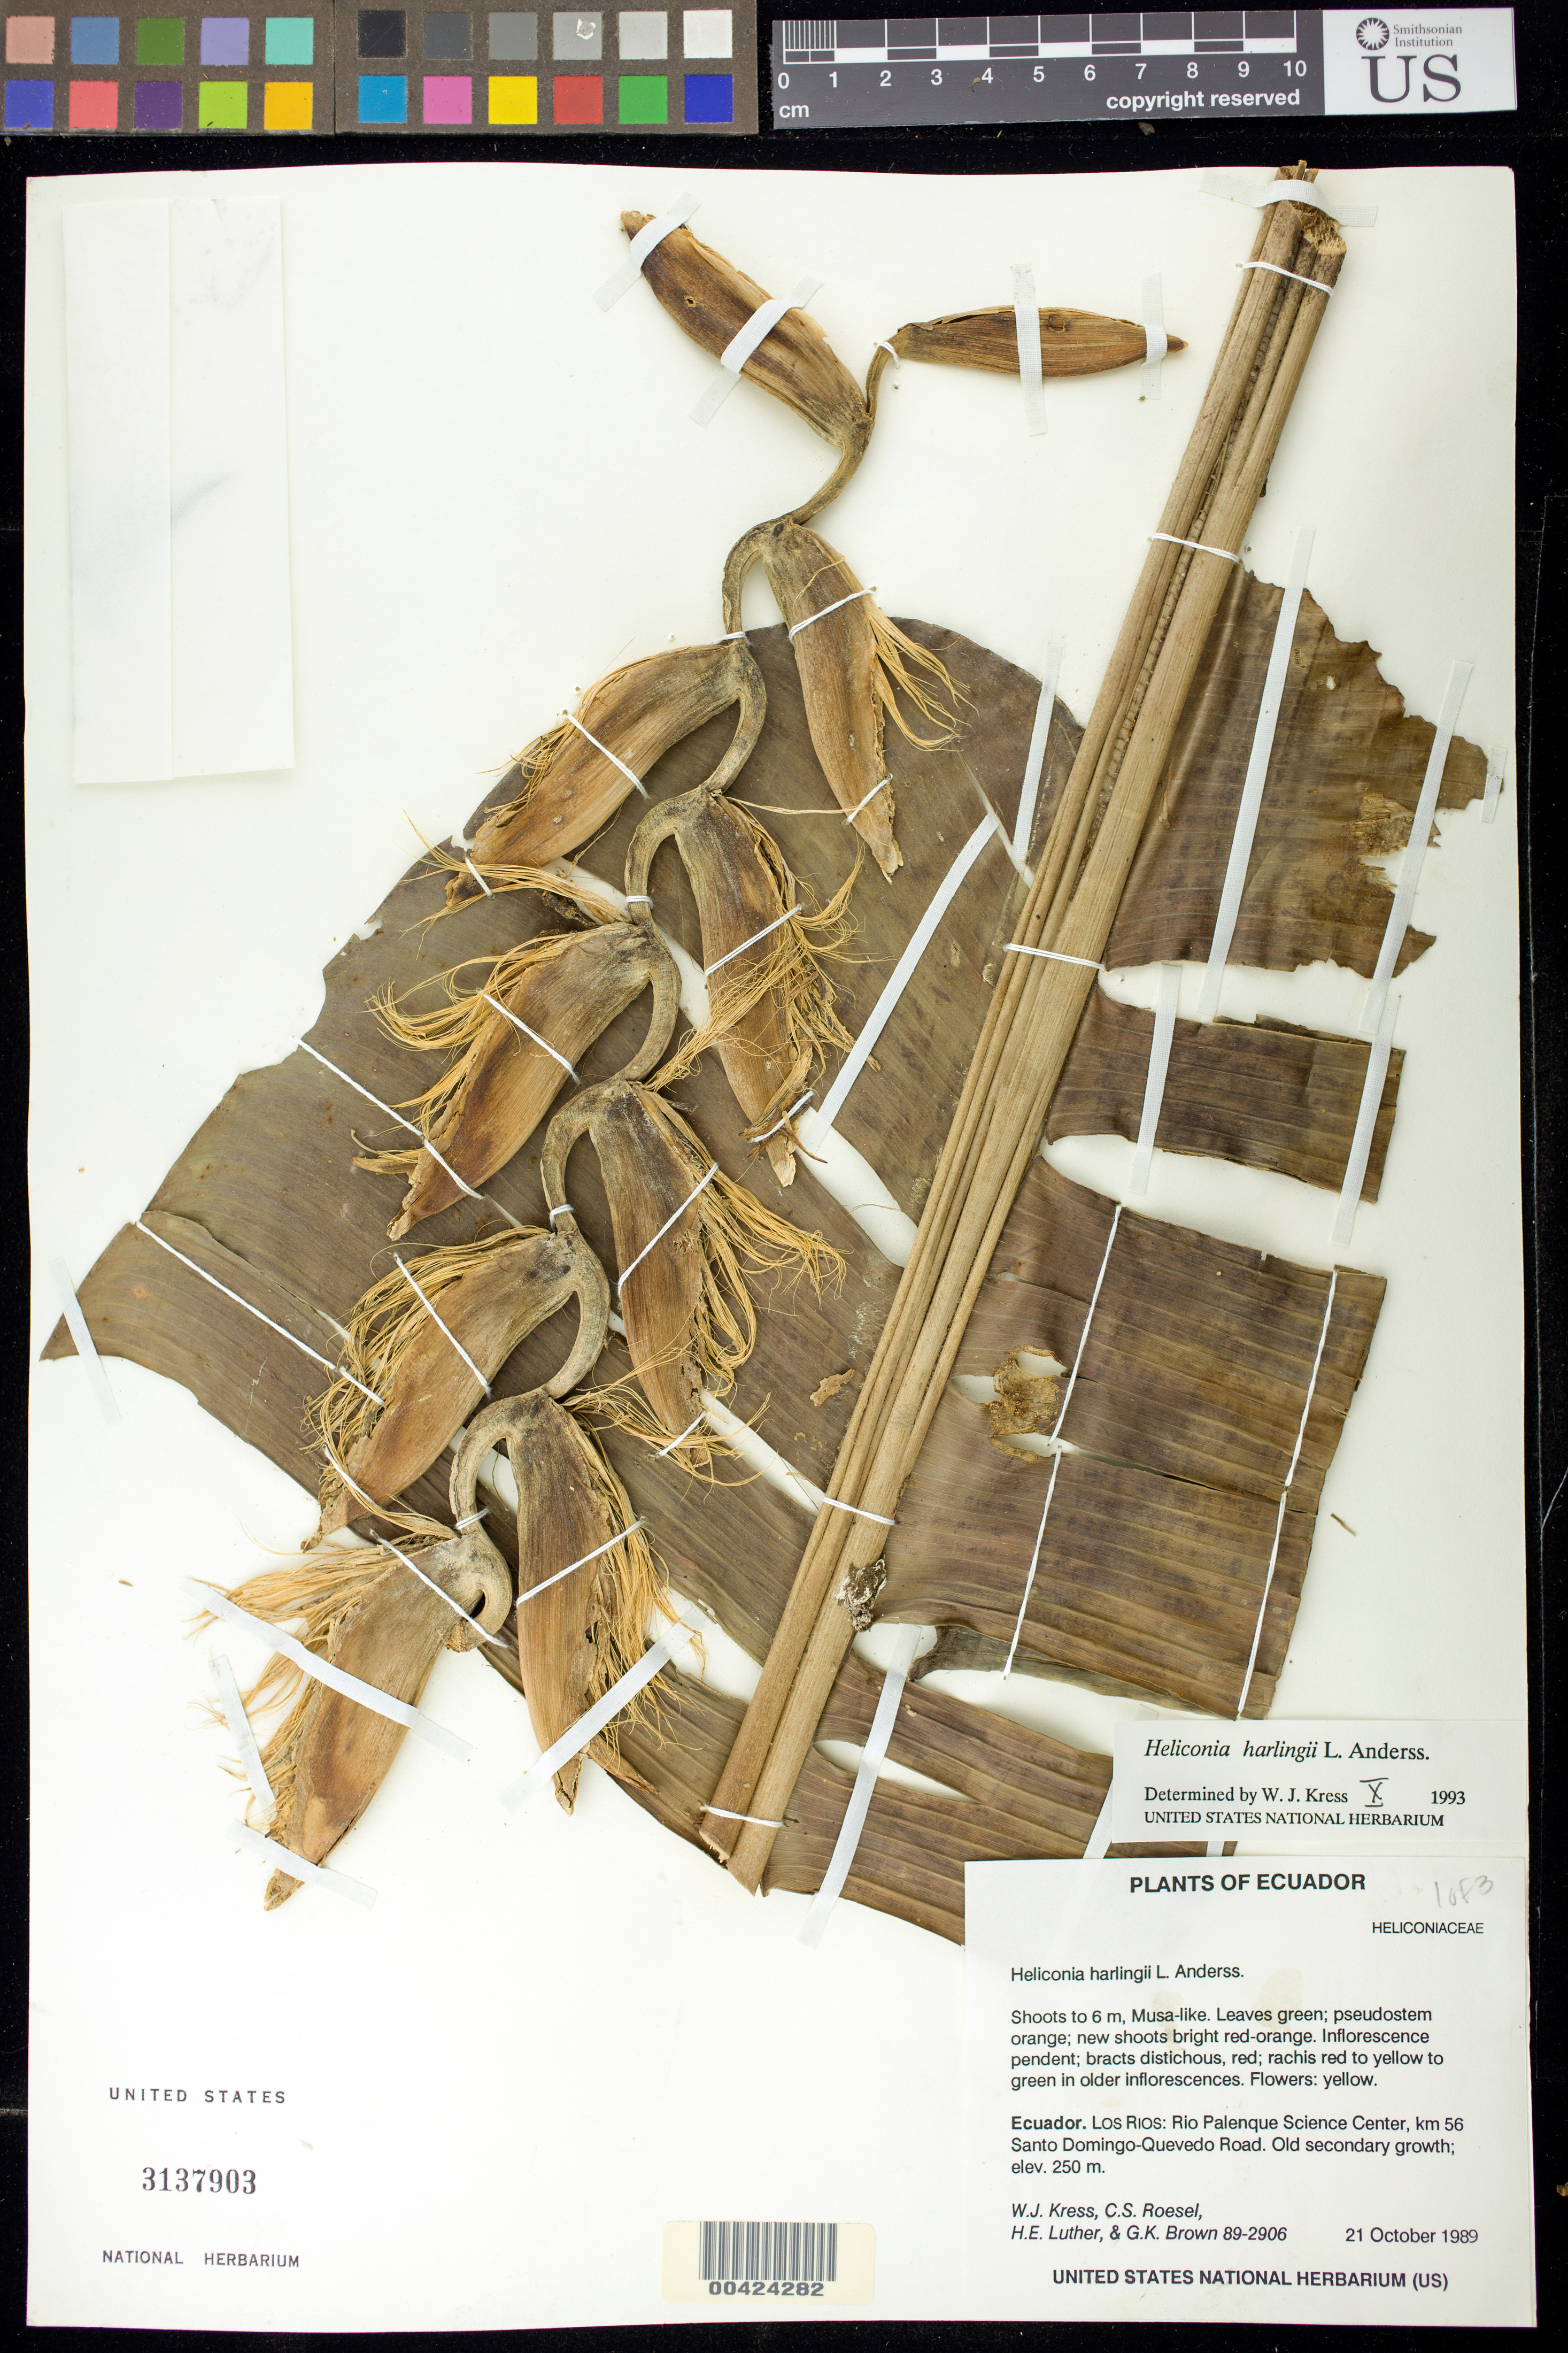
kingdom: Plantae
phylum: Tracheophyta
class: Liliopsida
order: Zingiberales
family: Heliconiaceae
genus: Heliconia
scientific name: Heliconia harlingii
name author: L. Andersson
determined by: Kress, W. J., (US), Smithsonian Institution - National Museum of Natural History (UNITED STATES)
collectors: W. J. Kress, C. S. Roesel, Harry E. Luther & G. K. Brown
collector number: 89-2906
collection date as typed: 21 Oct 1989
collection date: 1989-10-21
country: Ecuador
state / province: Los Ríos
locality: Rio palenque science center, km 56 Santo Domingo - Quevedo road.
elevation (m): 250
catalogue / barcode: US 3137903